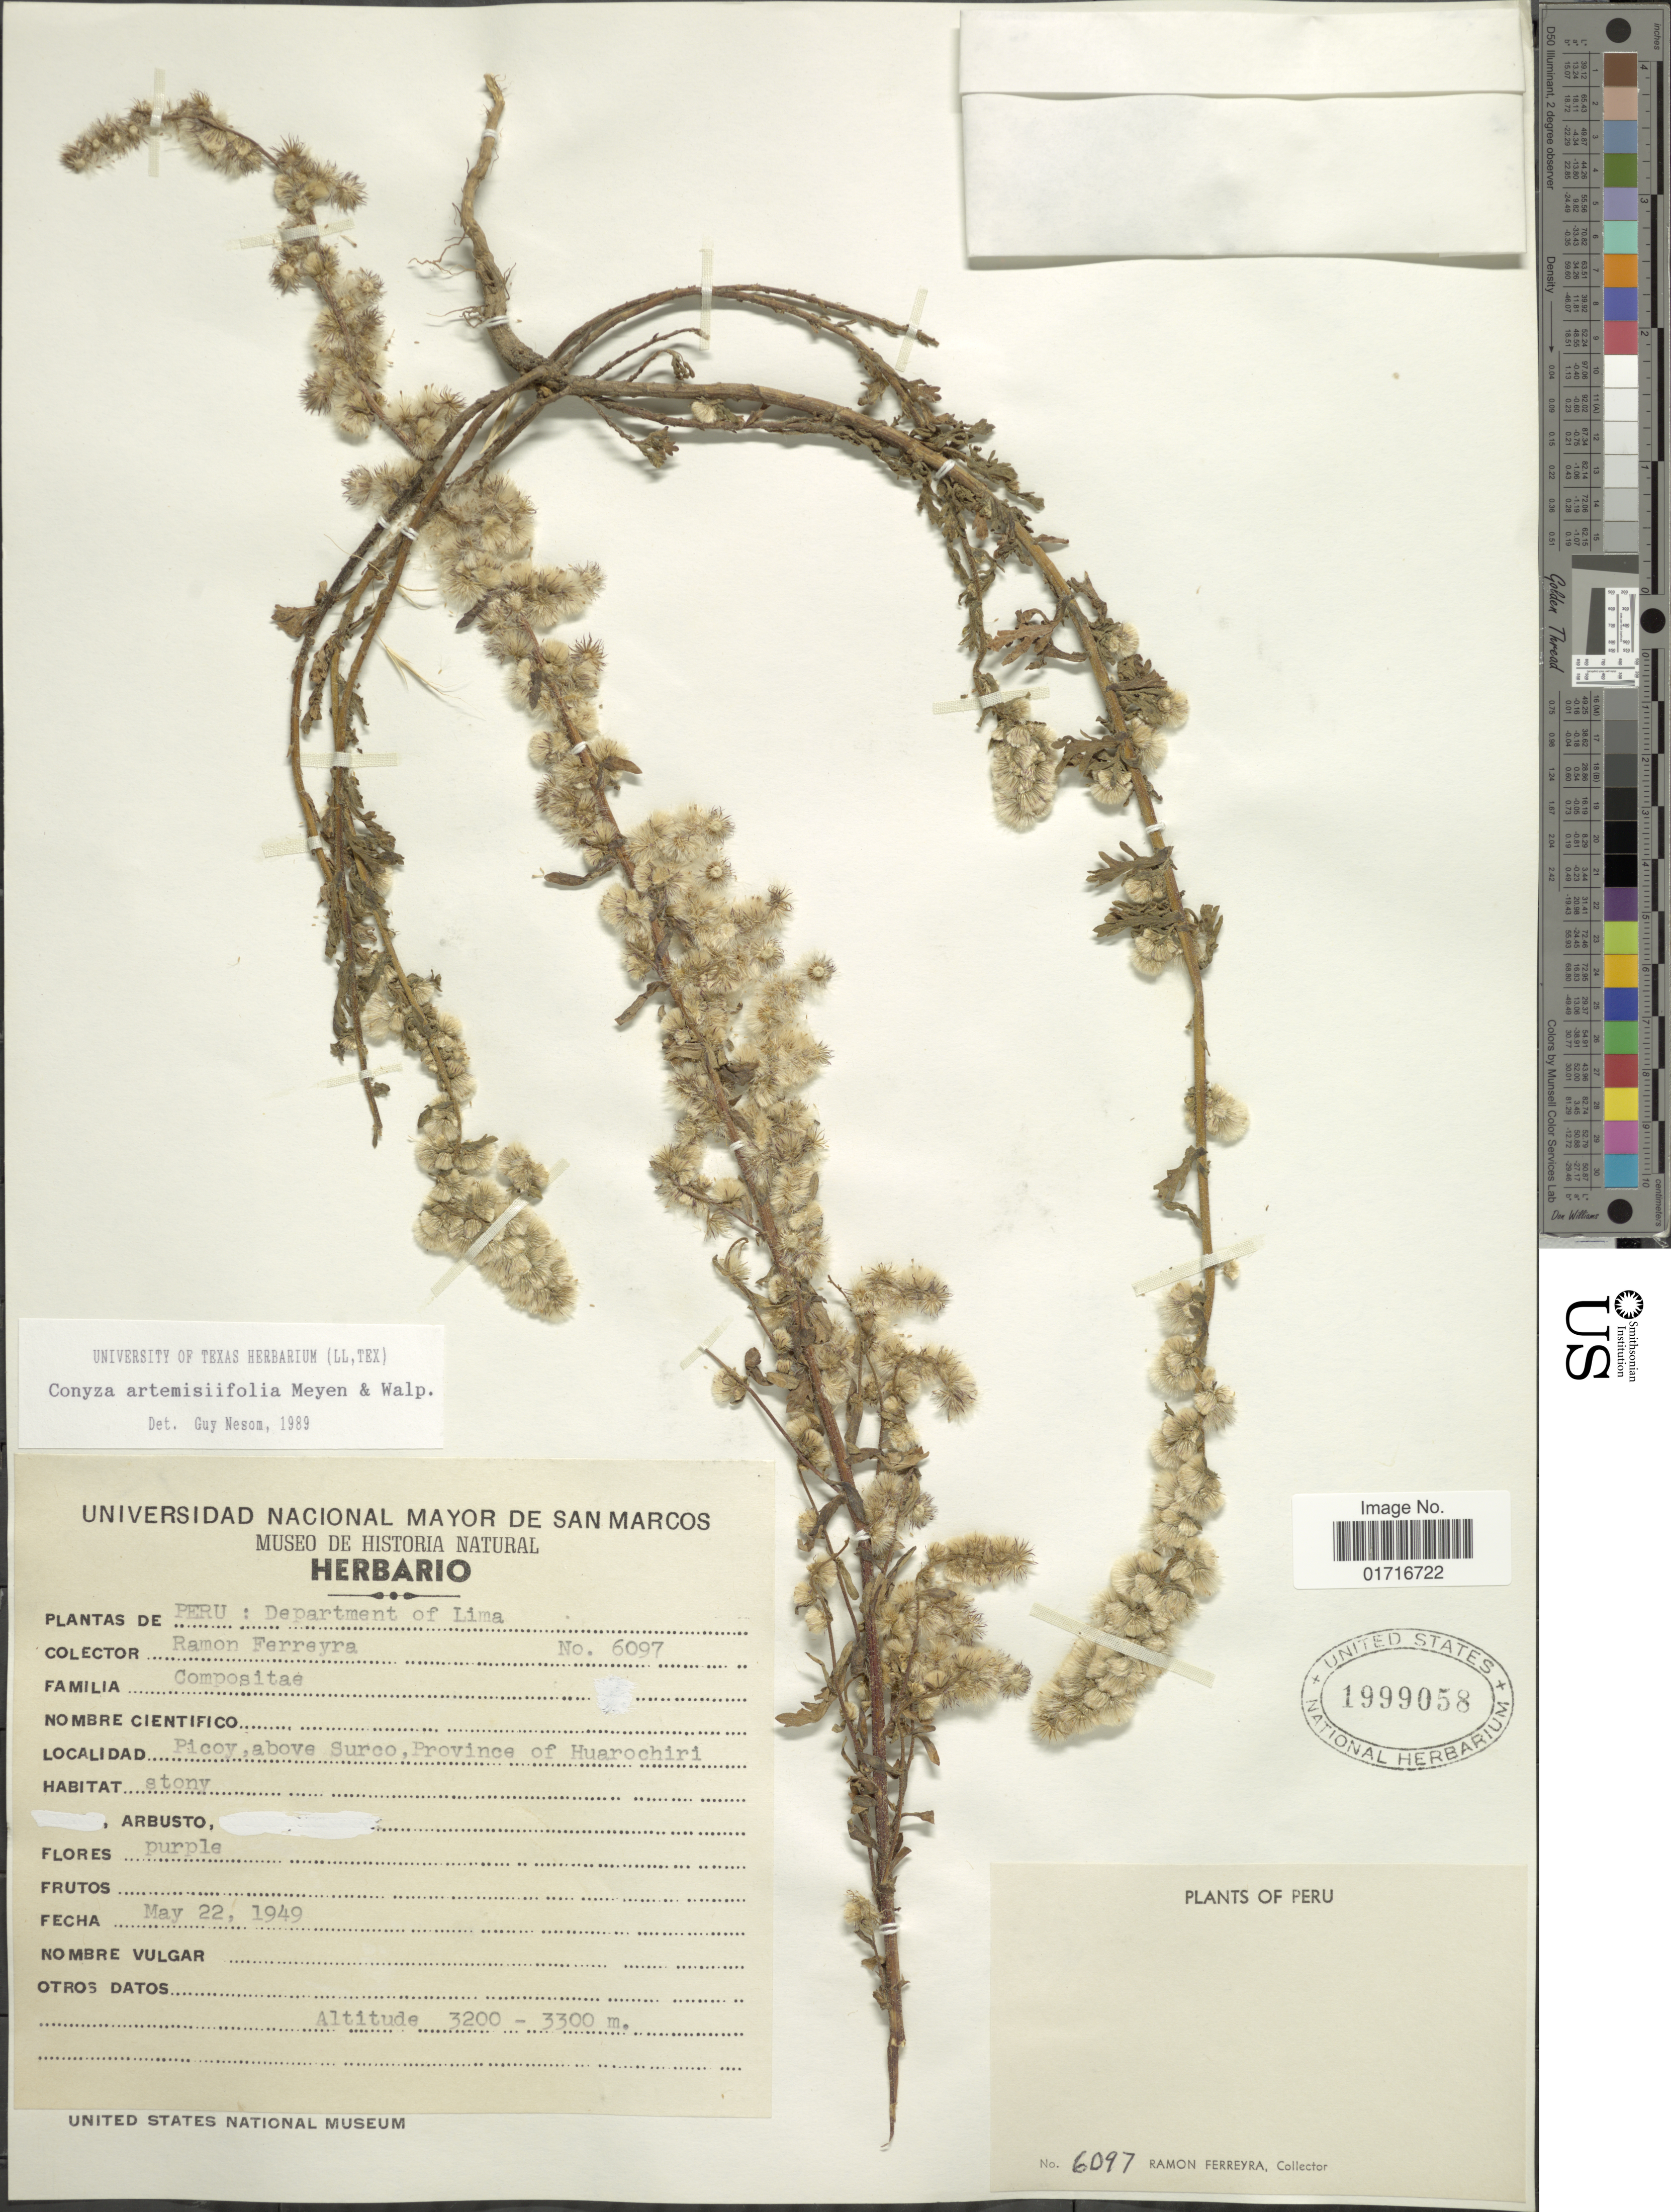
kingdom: Plantae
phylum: Tracheophyta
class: Magnoliopsida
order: Asterales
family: Asteraceae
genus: Conyza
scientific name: Conyza artemisifolia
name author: Meyen & Walp.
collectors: R. A. Ferreyra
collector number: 6097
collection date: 1949-05-22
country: Peru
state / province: Lima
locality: Picoy, above Surco, Province of Huarochiri, Peru: Department of Lima.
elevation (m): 3200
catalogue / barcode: US 1999058